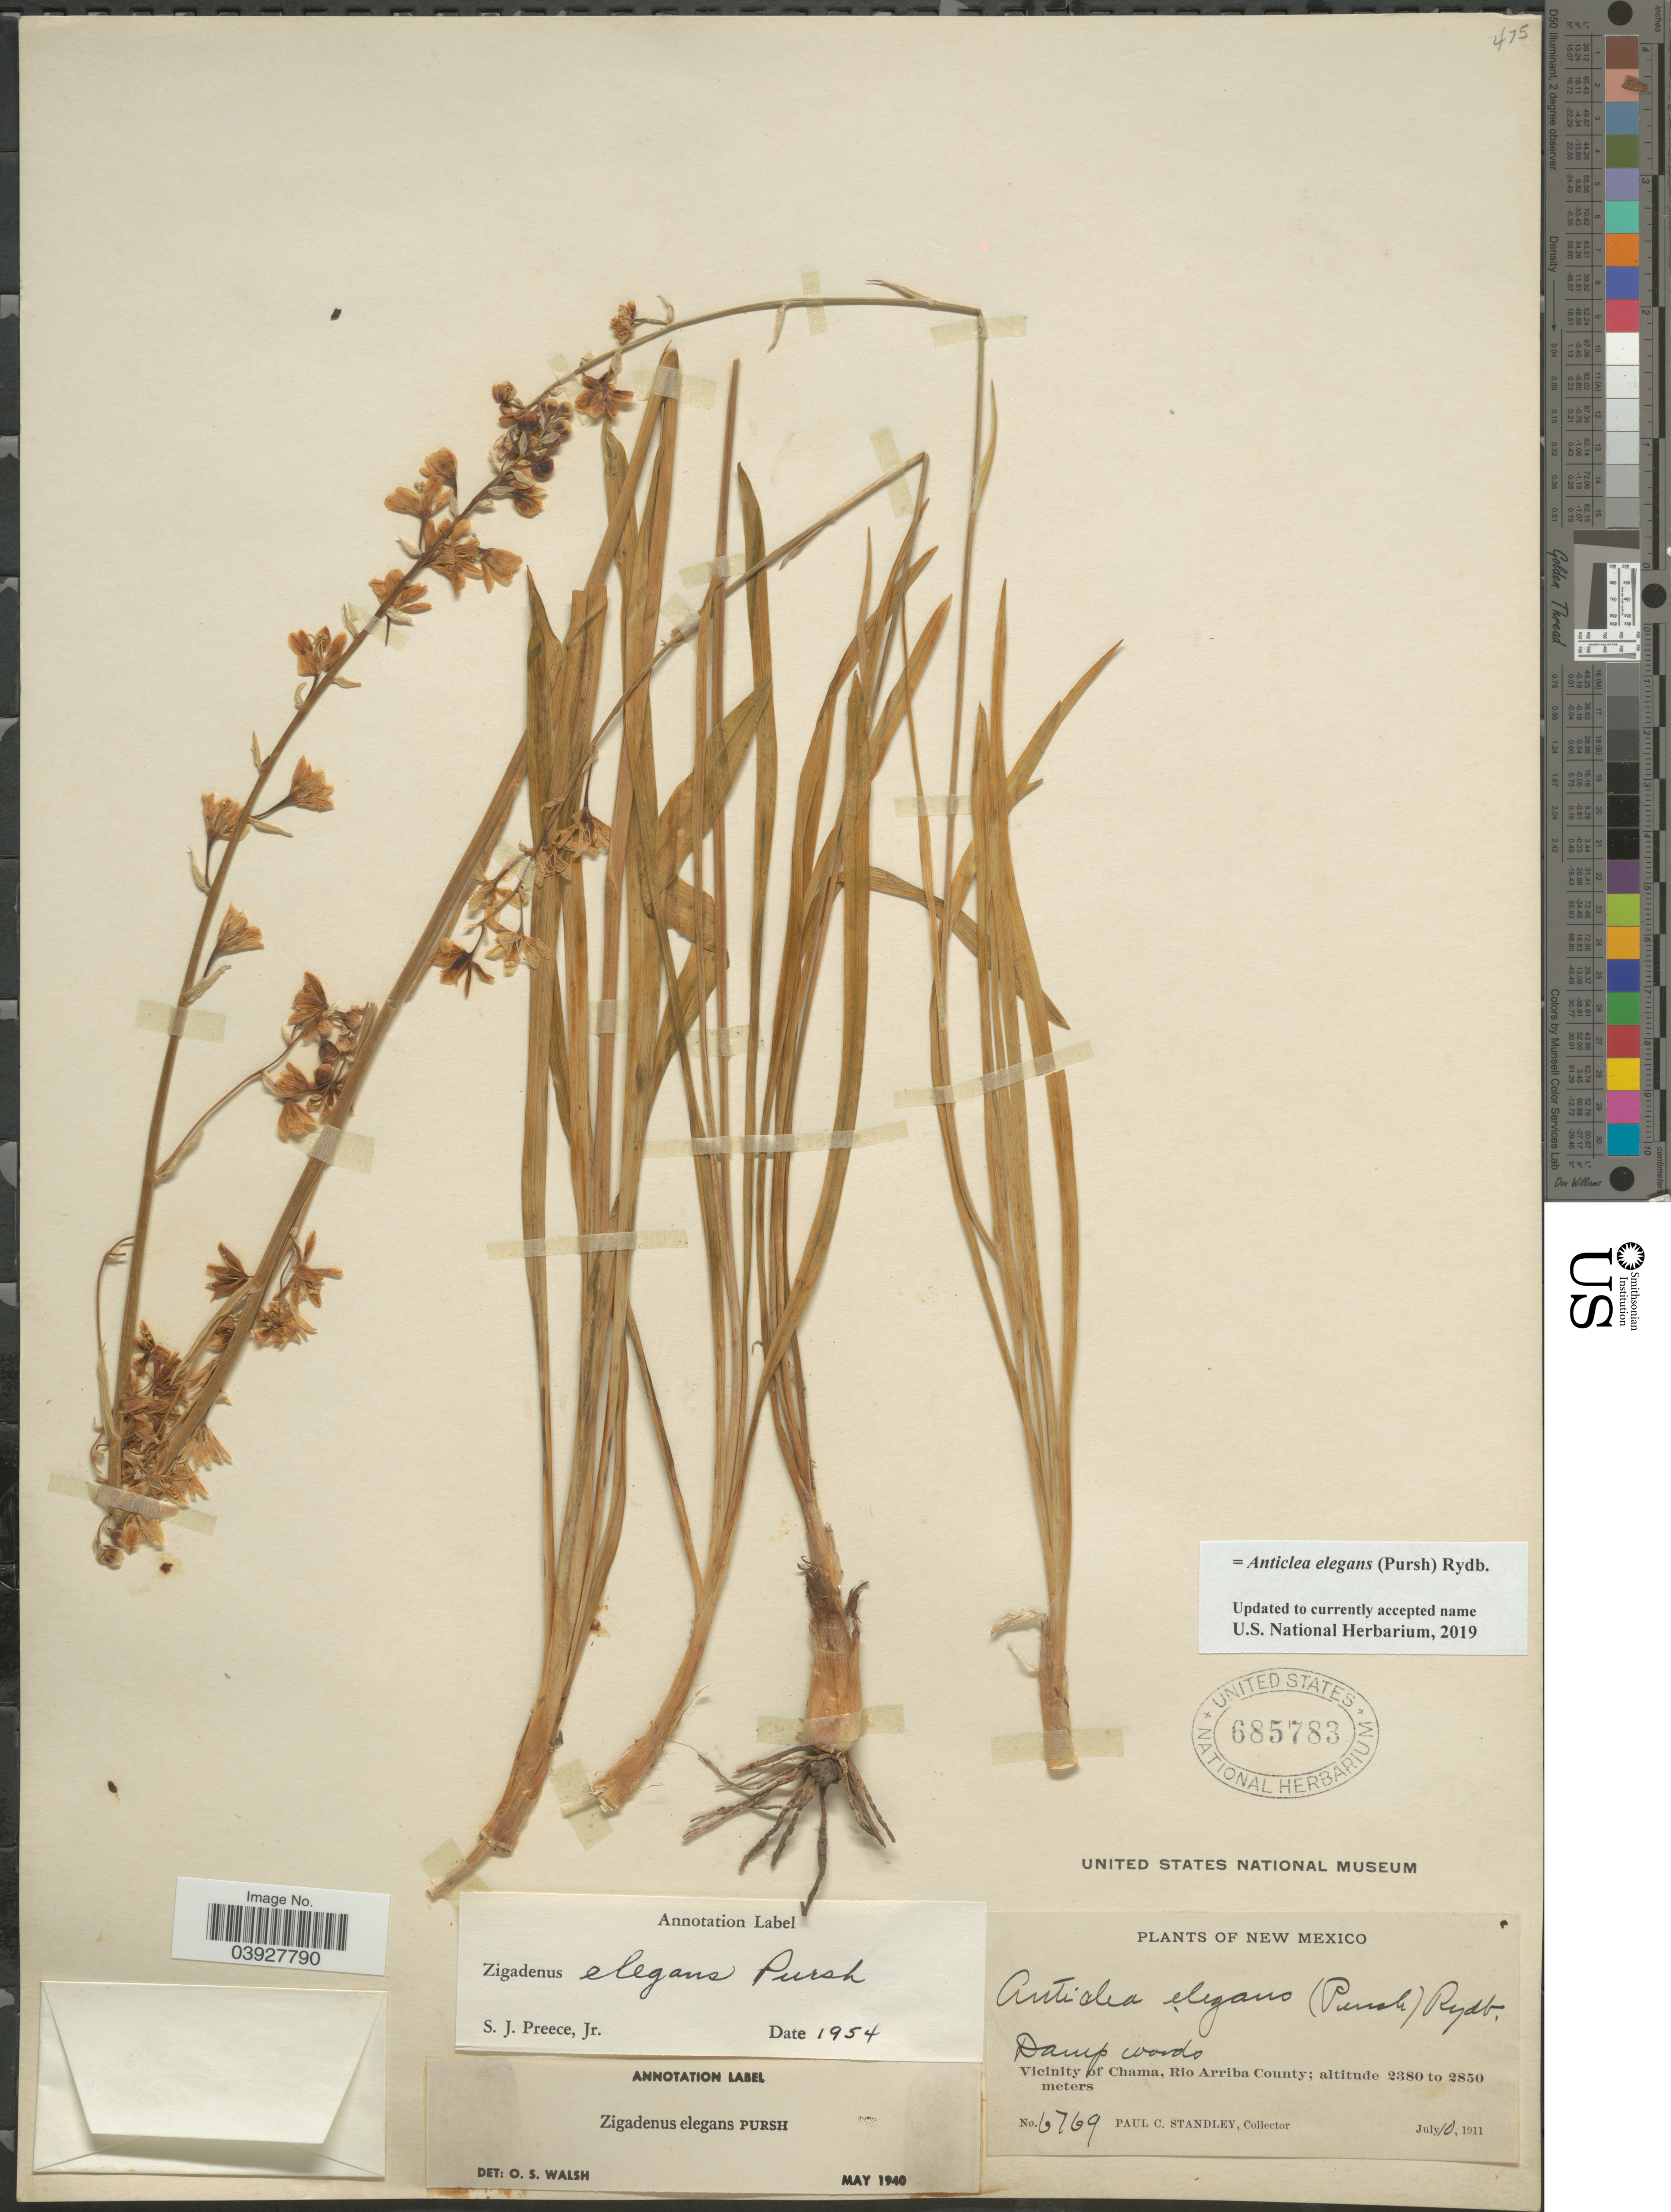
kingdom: Plantae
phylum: Tracheophyta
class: Liliopsida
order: Liliales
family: Melanthiaceae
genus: Anticlea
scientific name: Anticlea elegans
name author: (Pursh) Rydb.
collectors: P. C. Standley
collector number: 6769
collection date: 1911-07-10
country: United States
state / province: New Mexico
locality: Damp woods. Vicinity of Chama, Rio Arriba County.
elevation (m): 2380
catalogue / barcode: US 685783